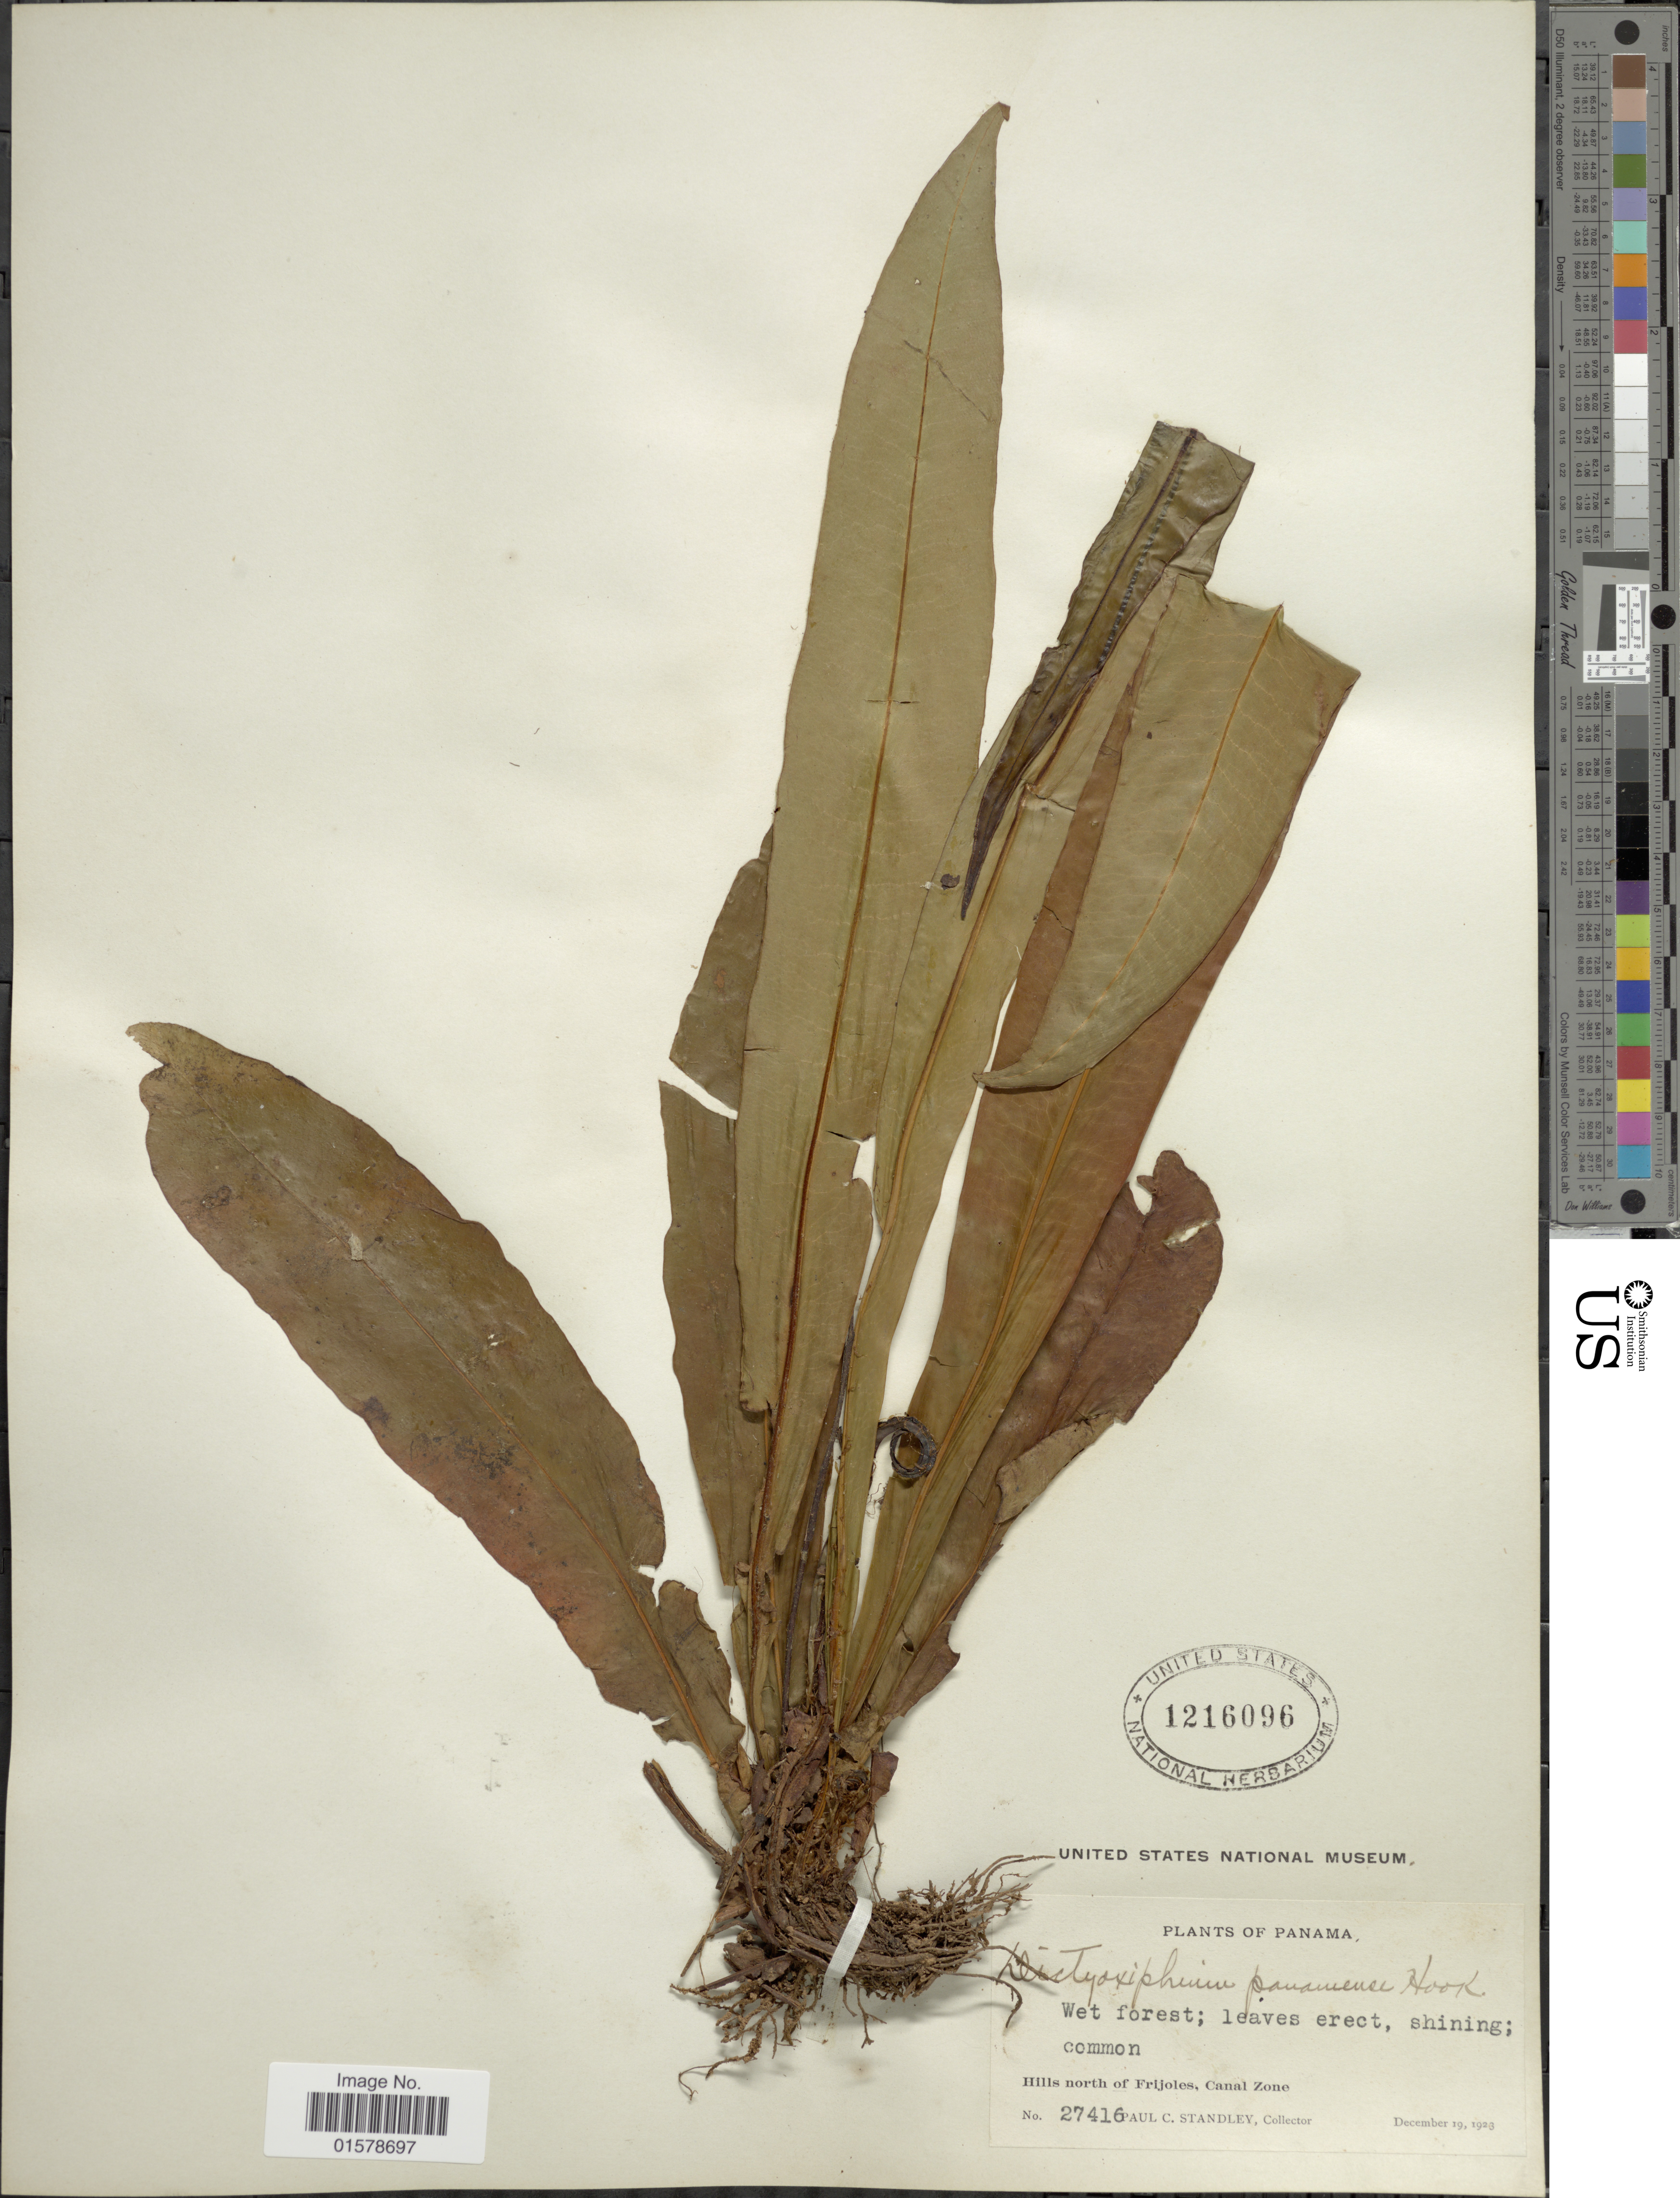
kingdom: Plantae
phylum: Tracheophyta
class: Polypodiopsida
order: Polypodiales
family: Tectariaceae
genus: Tectaria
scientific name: Tectaria panamensis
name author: (Hook.) R.M. Tryon & A.F. Tryon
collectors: P. C. Standley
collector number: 27416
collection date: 1923-12-19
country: Panama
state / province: Colón / Panamá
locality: Panama, Hills north of Frijoles, Canal Zone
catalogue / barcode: US 1216096